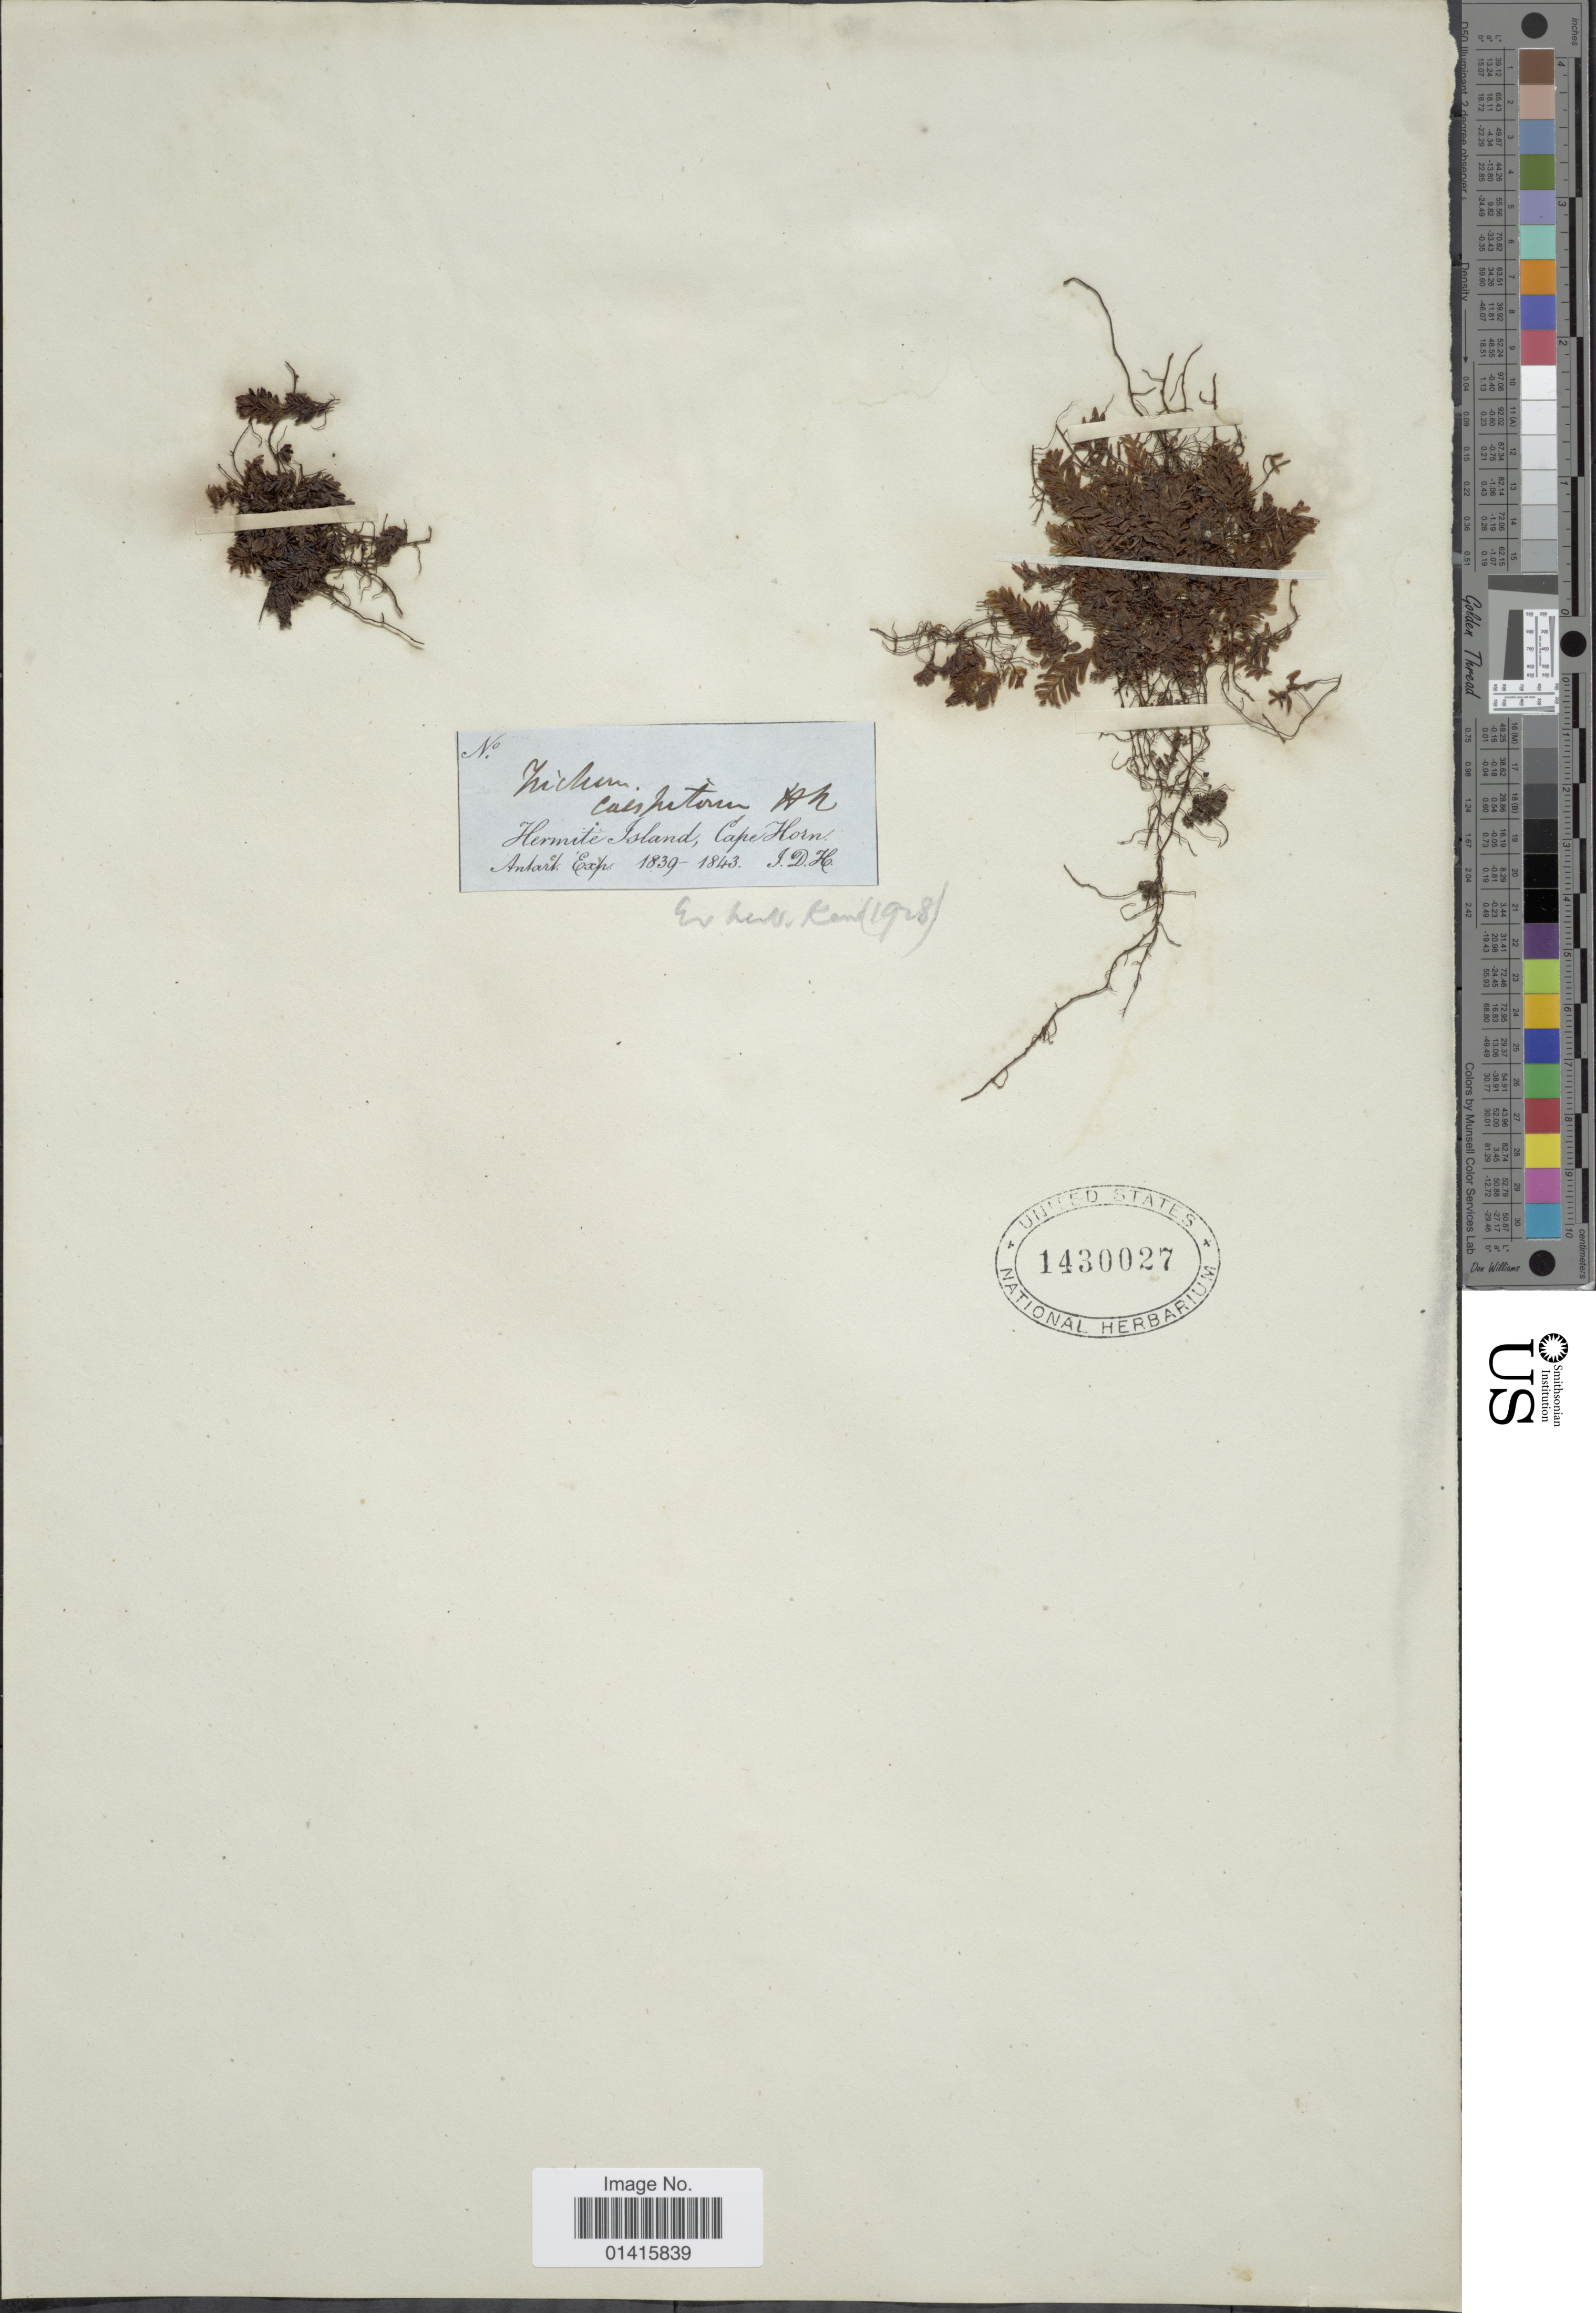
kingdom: Plantae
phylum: Tracheophyta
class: Polypodiopsida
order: Hymenophyllales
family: Hymenophyllaceae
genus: Hymenophyllum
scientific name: Hymenophyllum caespitosum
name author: Gaudich.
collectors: J. H.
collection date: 1839/1843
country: Chile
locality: Hermite Island, Cape Horn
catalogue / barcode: US 1430027